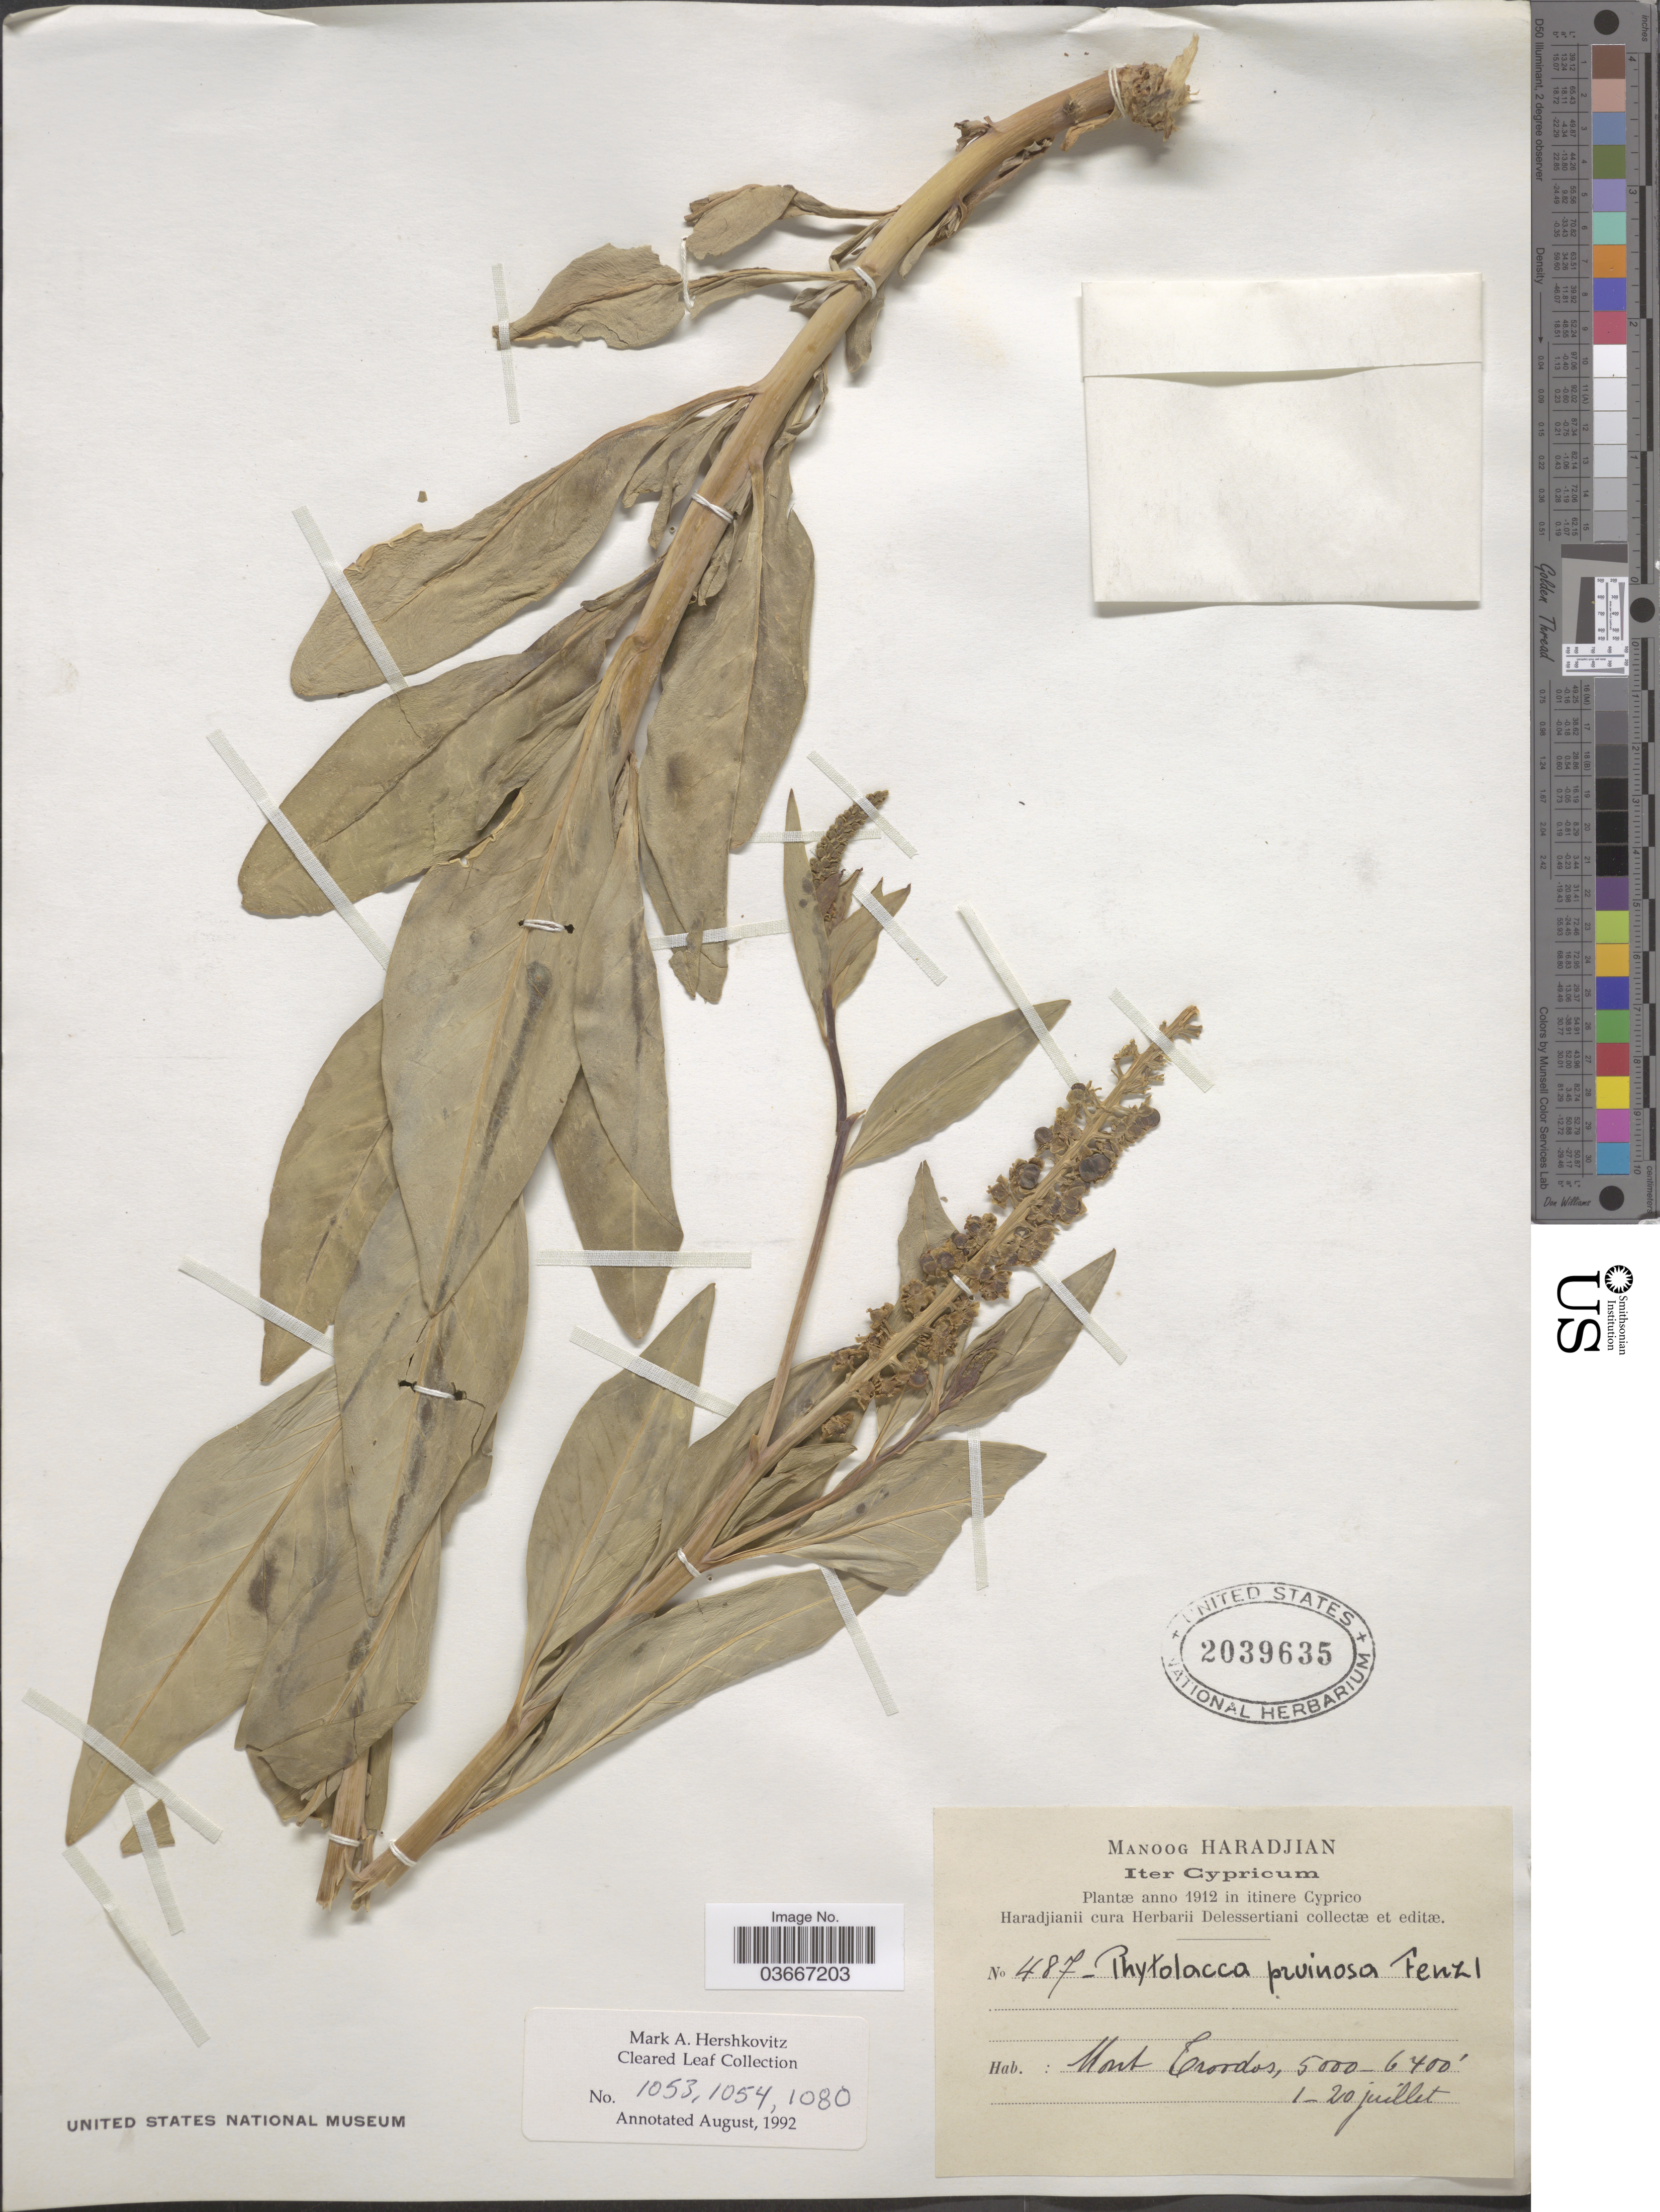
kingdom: Plantae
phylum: Tracheophyta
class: Magnoliopsida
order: Caryophyllales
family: Phytolaccaceae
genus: Phytolacca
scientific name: Phytolacca pruinosa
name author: Fenzl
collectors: M. Haradjian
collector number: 487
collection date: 1912-07-01/1912-07-20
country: Cyprus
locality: Mont Troodos.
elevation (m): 1524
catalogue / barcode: US 2039635